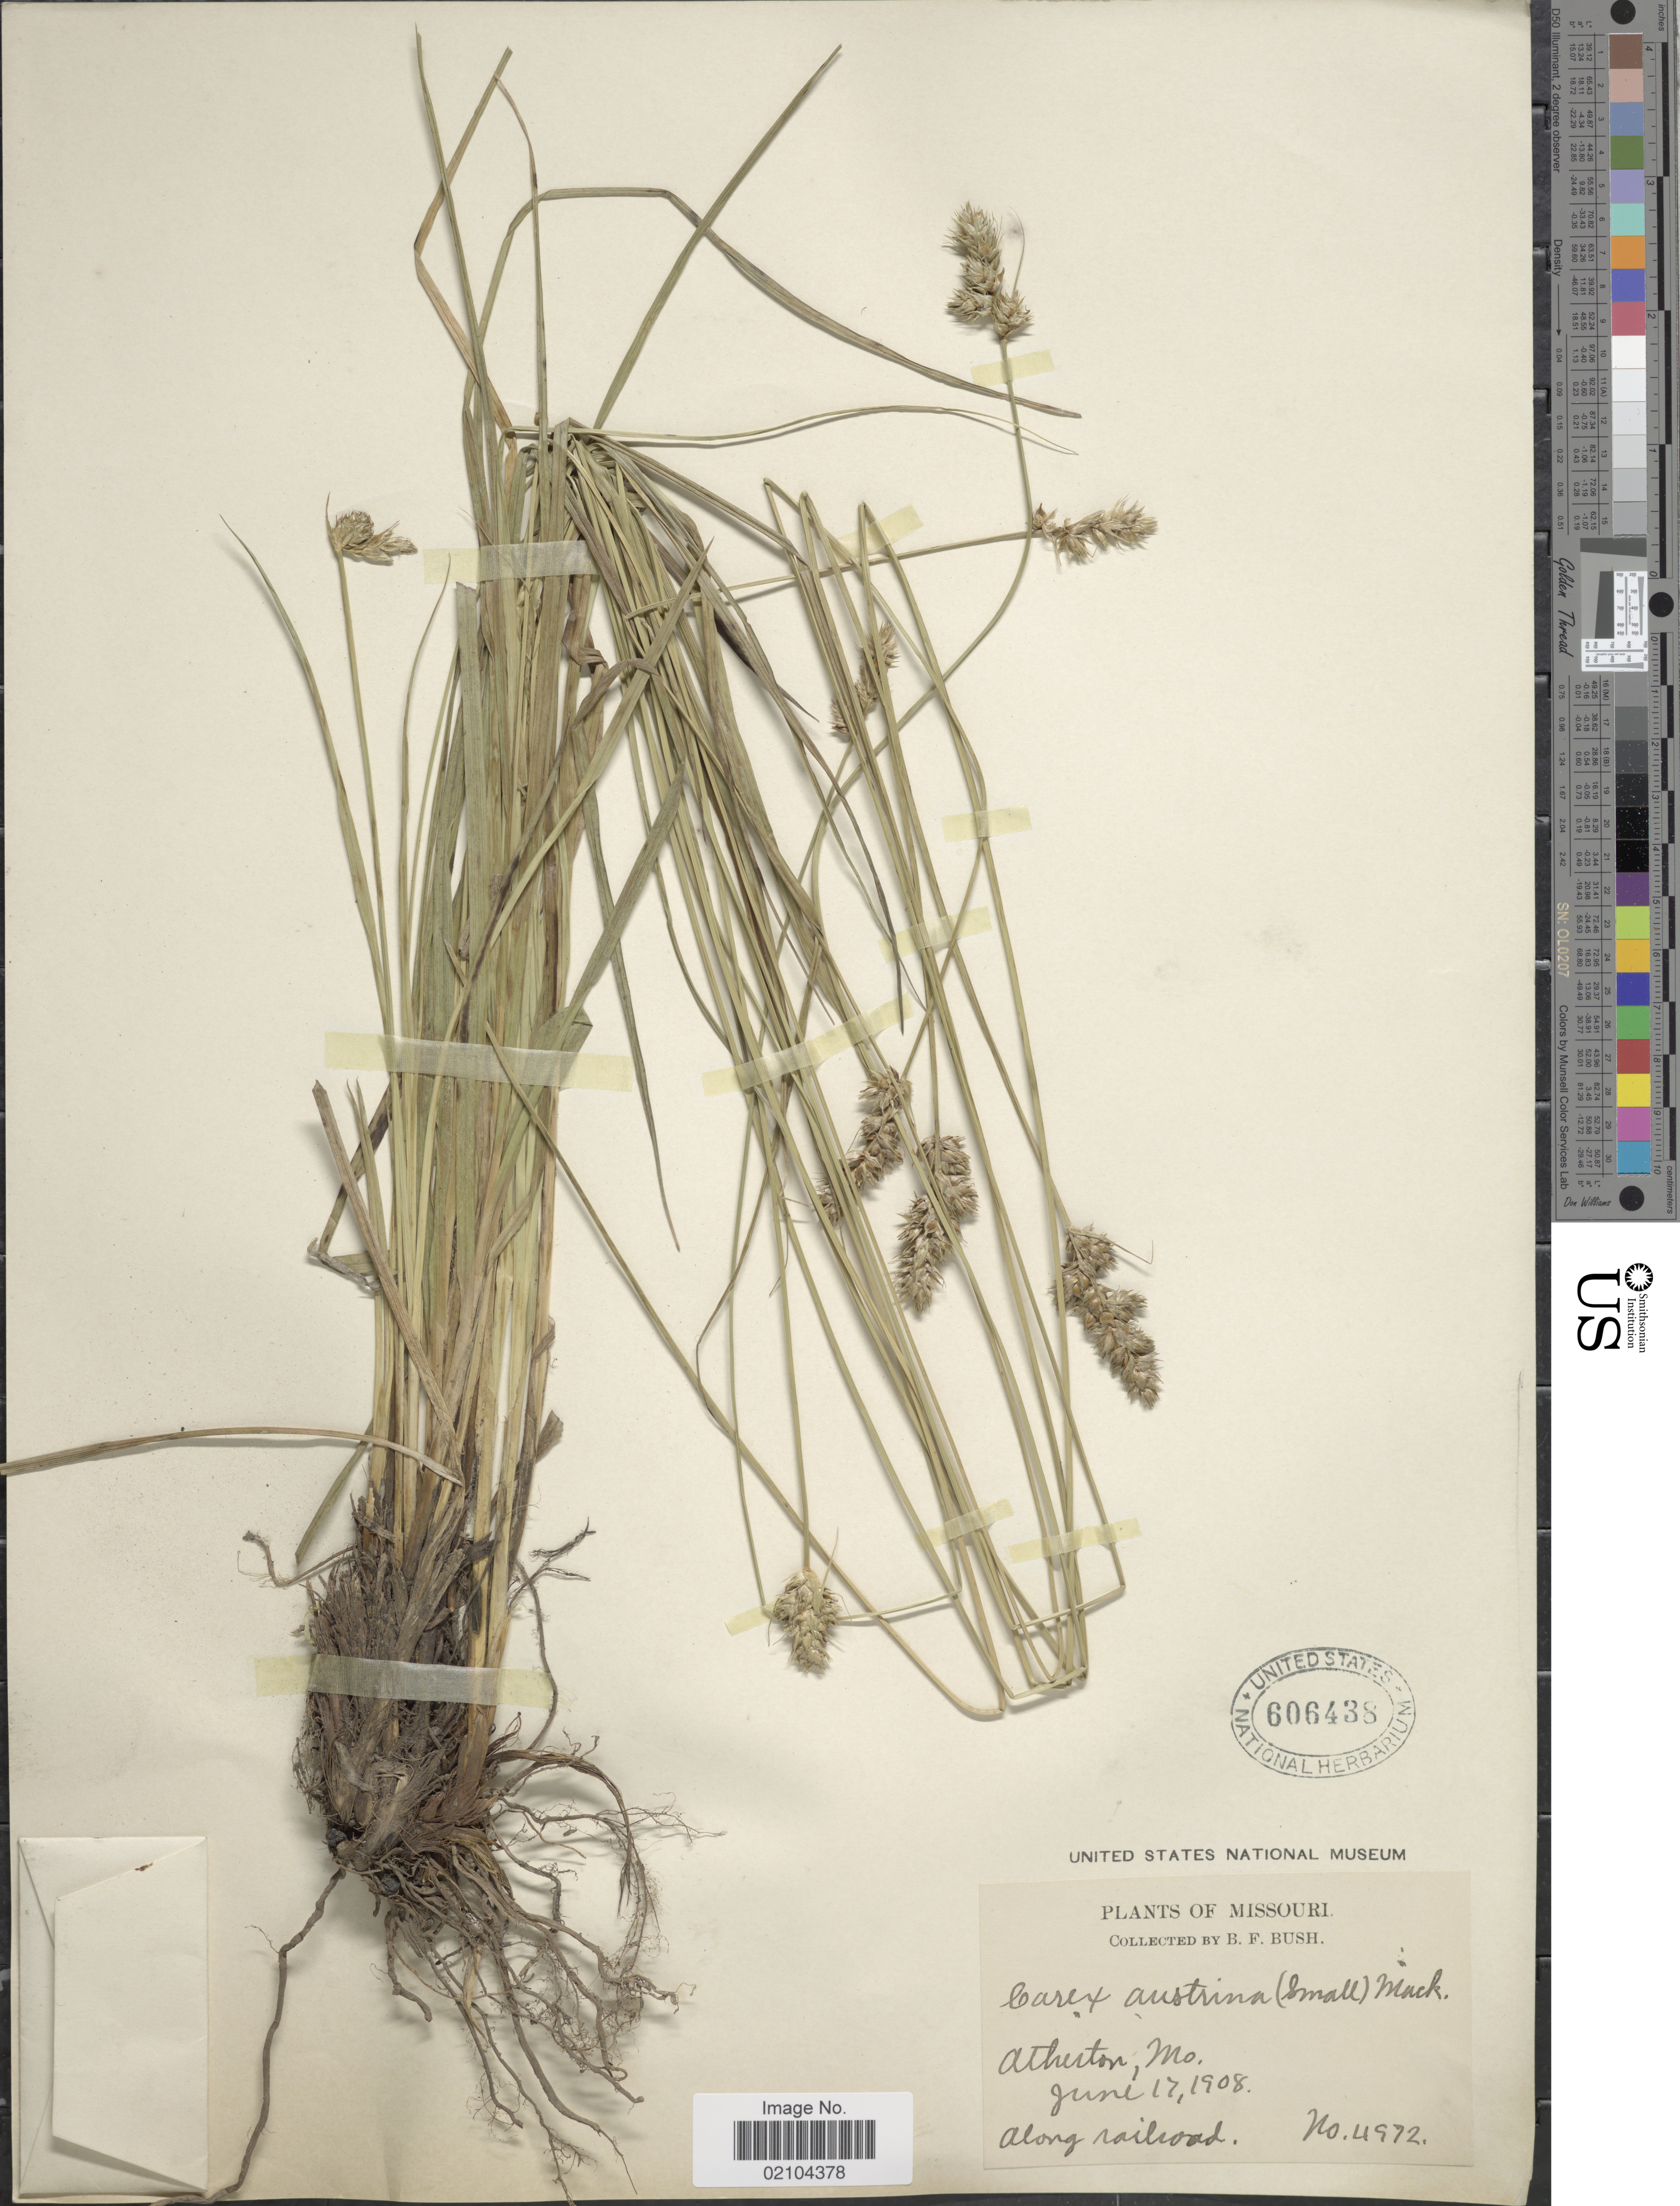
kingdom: Plantae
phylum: Tracheophyta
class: Liliopsida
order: Poales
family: Cyperaceae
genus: Carex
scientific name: Carex austrina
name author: Mack.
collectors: B. F. Bush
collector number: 4972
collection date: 1908-06-17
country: United States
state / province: Missouri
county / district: Jackson County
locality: Atherton, along railroad.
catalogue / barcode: US 606438